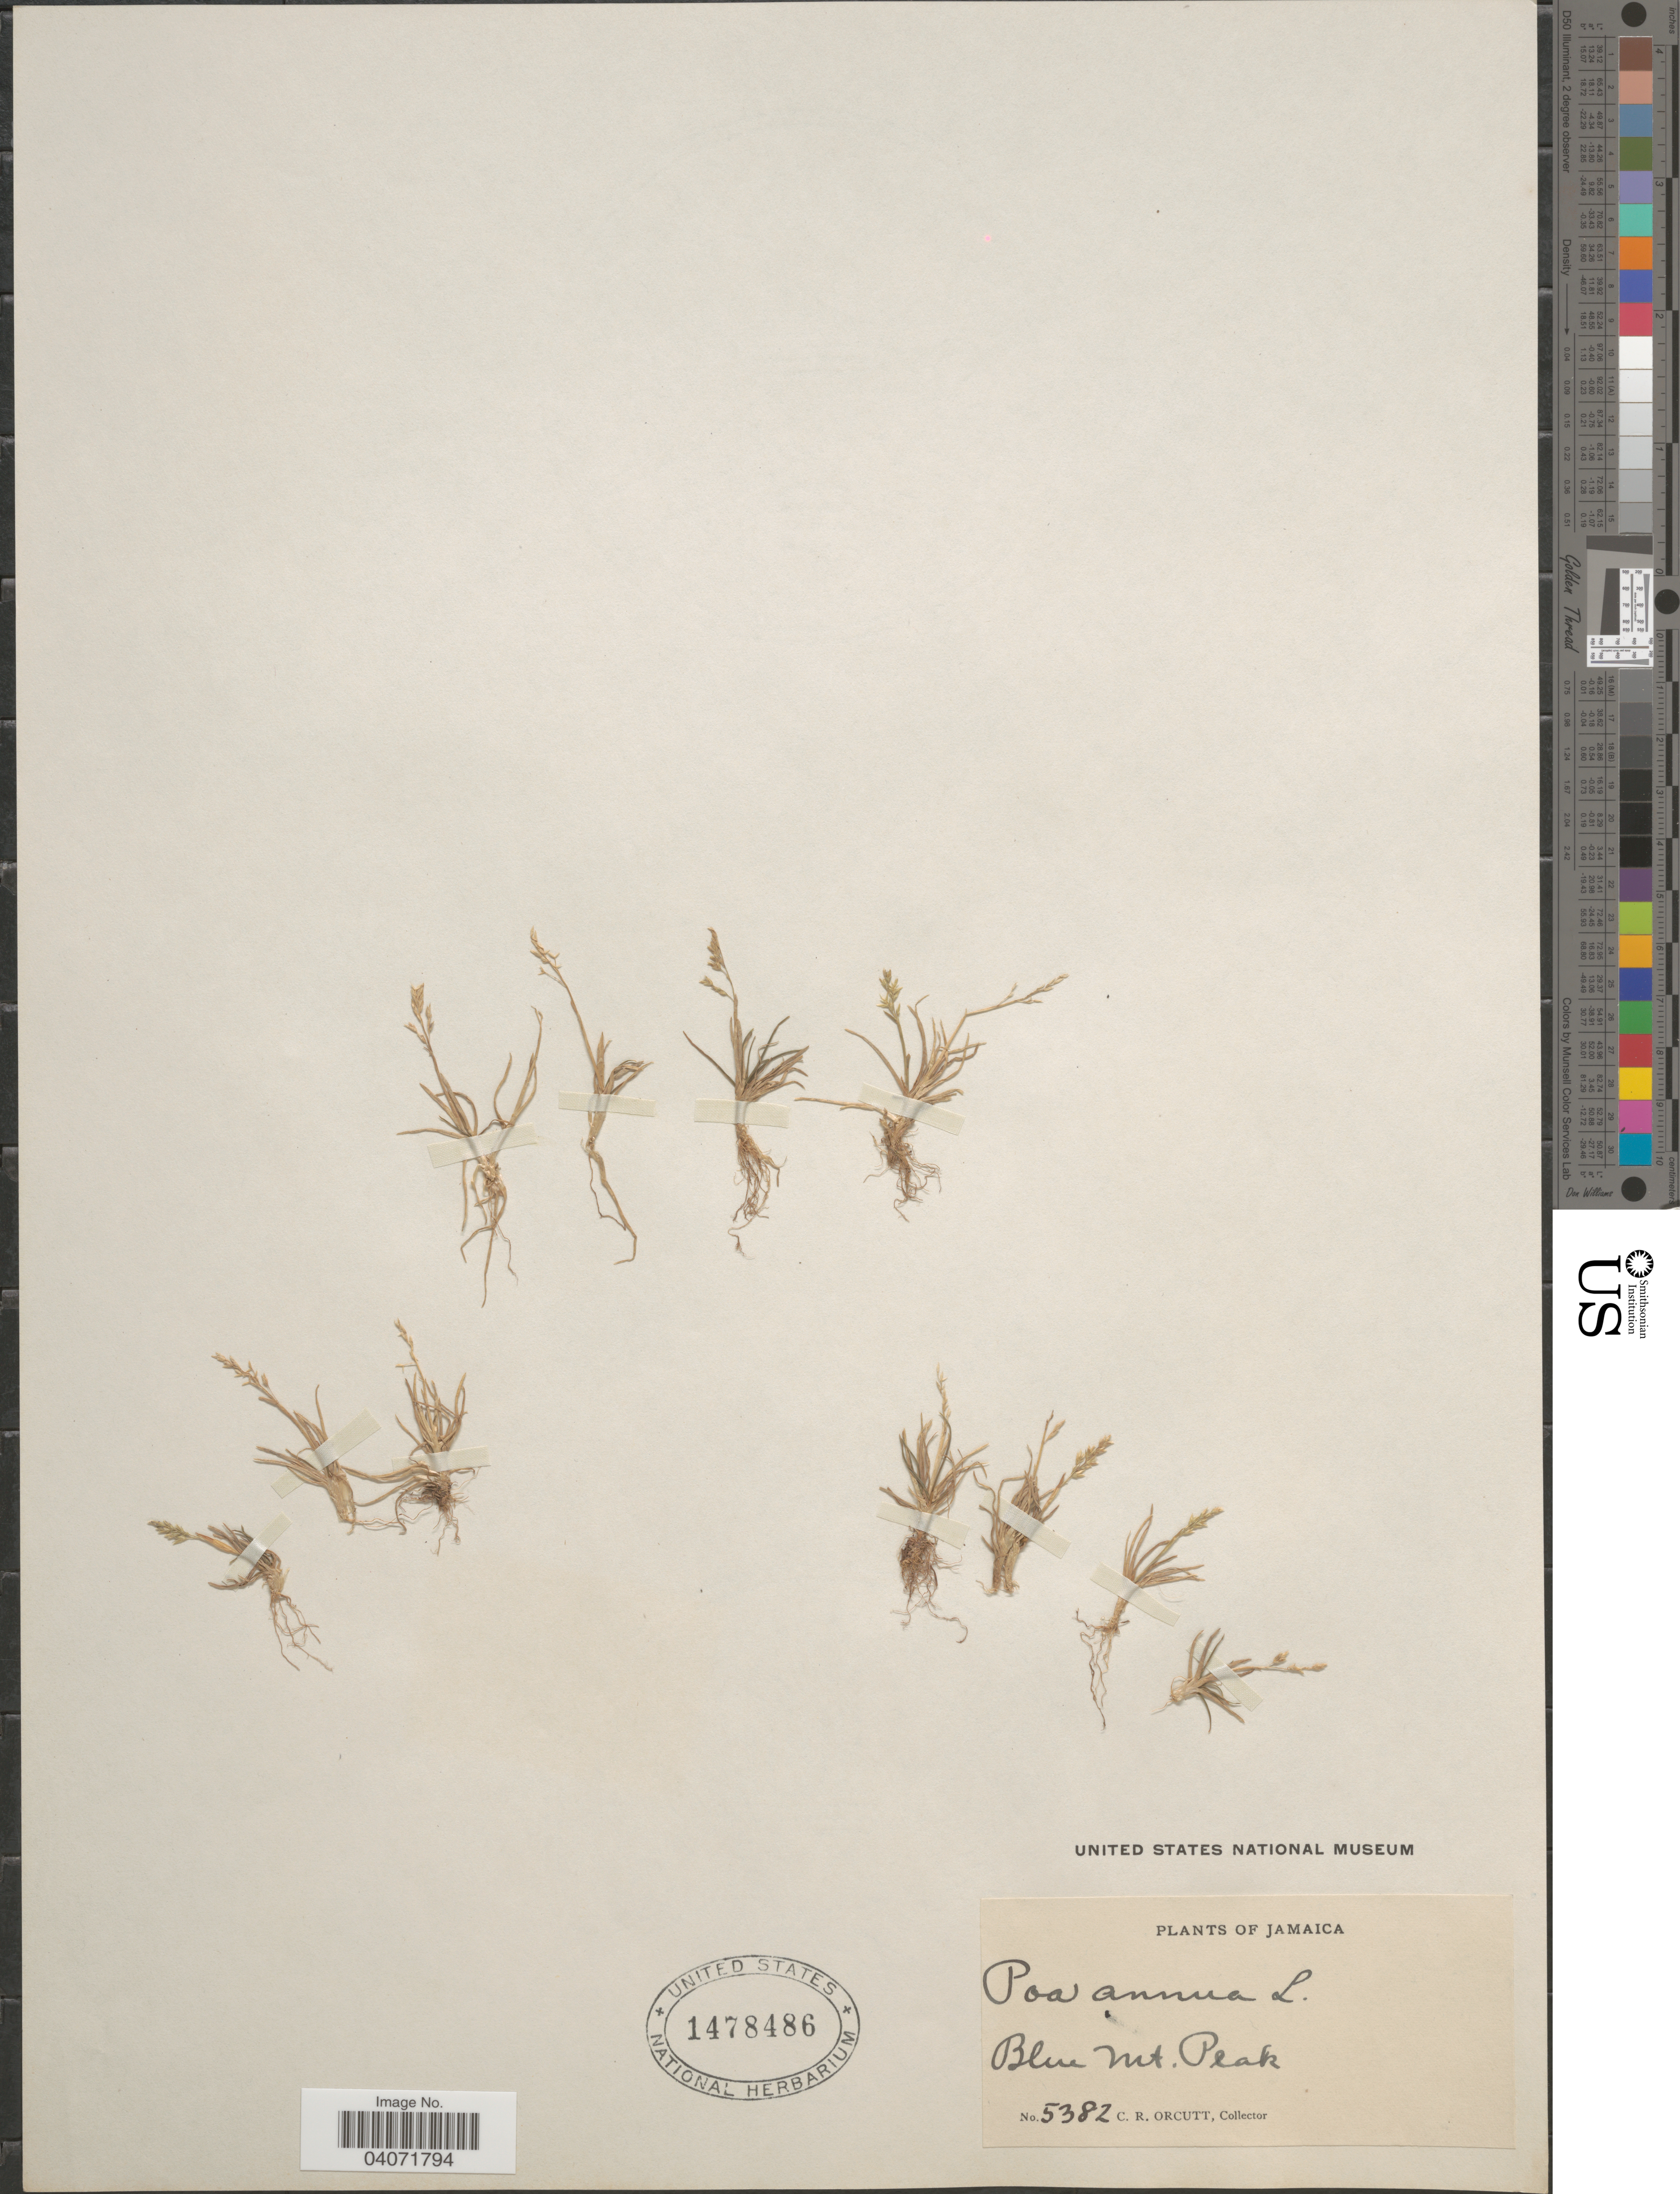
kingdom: Plantae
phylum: Tracheophyta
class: Liliopsida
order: Poales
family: Poaceae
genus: Poa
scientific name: Poa annua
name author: L.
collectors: C. R. Orcutt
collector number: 5382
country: Jamaica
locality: Blue Mt. Peak.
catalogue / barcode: US 1478486